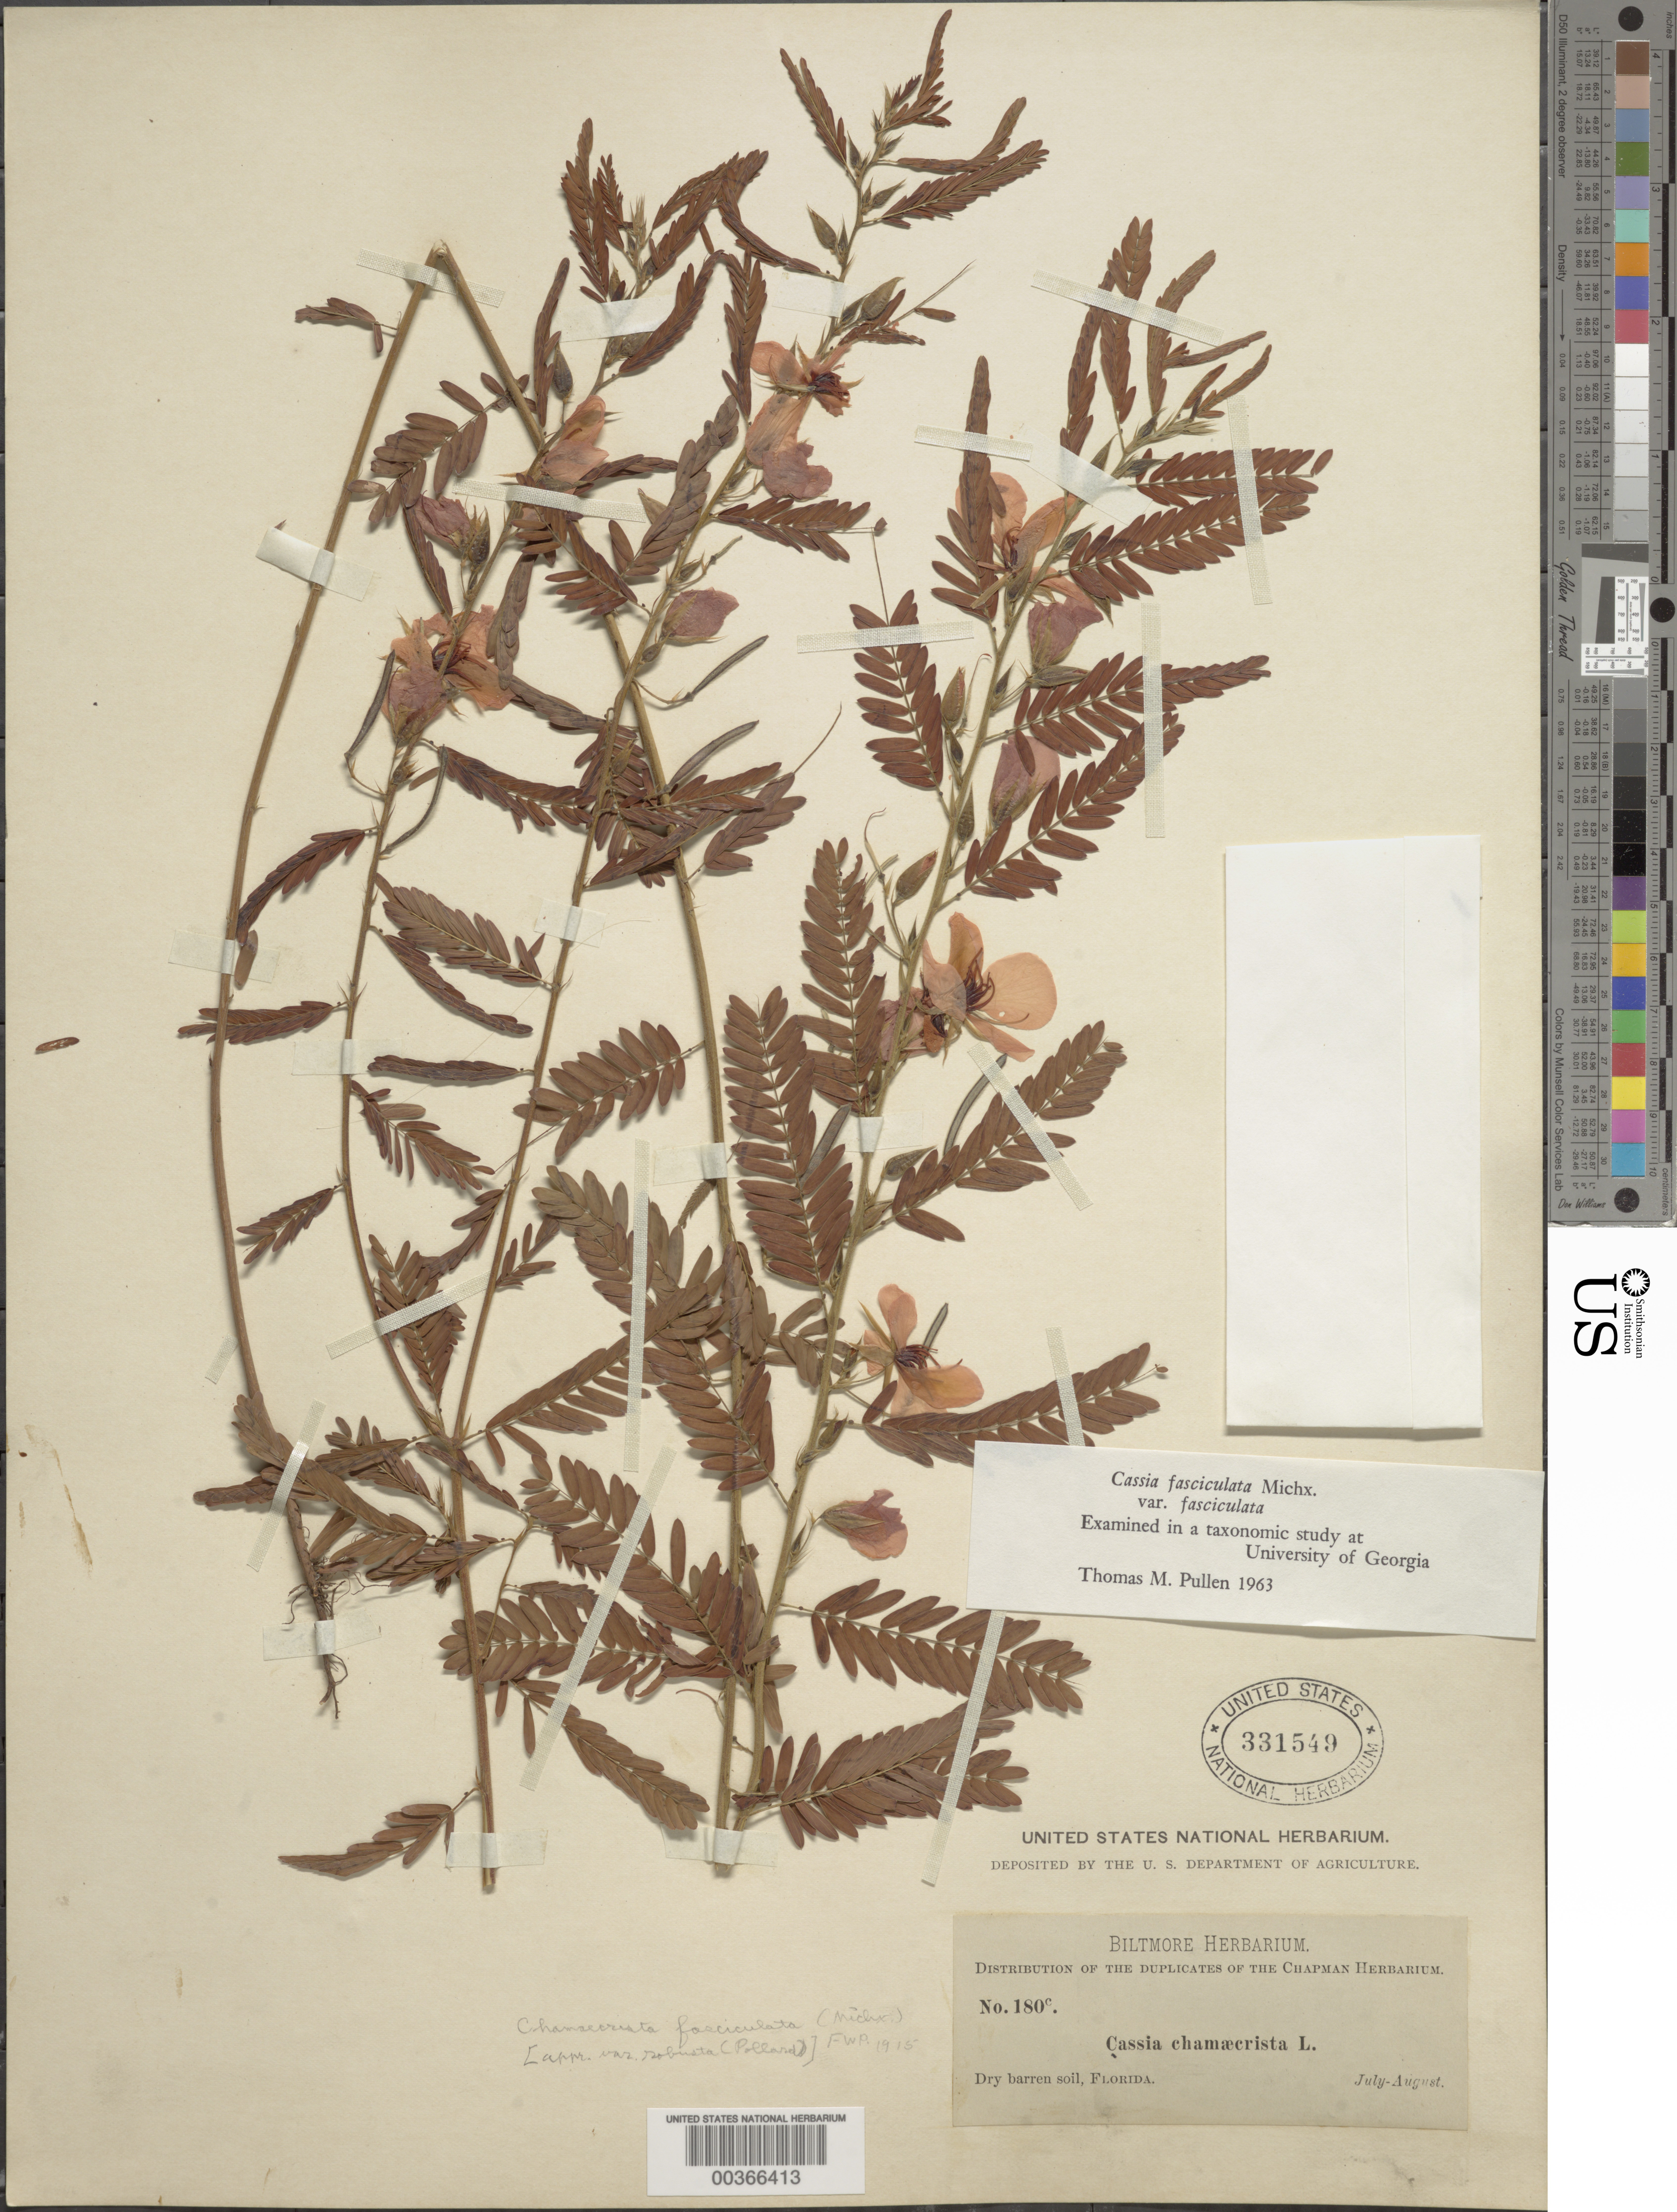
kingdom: Plantae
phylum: Tracheophyta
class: Magnoliopsida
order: Fabales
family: Fabaceae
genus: Chamaecrista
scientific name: Chamaecrista fasciculata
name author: (Michx.) Greene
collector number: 180c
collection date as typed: Jul ---- to -- Aug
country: United States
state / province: Florida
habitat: Dry barren soil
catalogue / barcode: US 331549